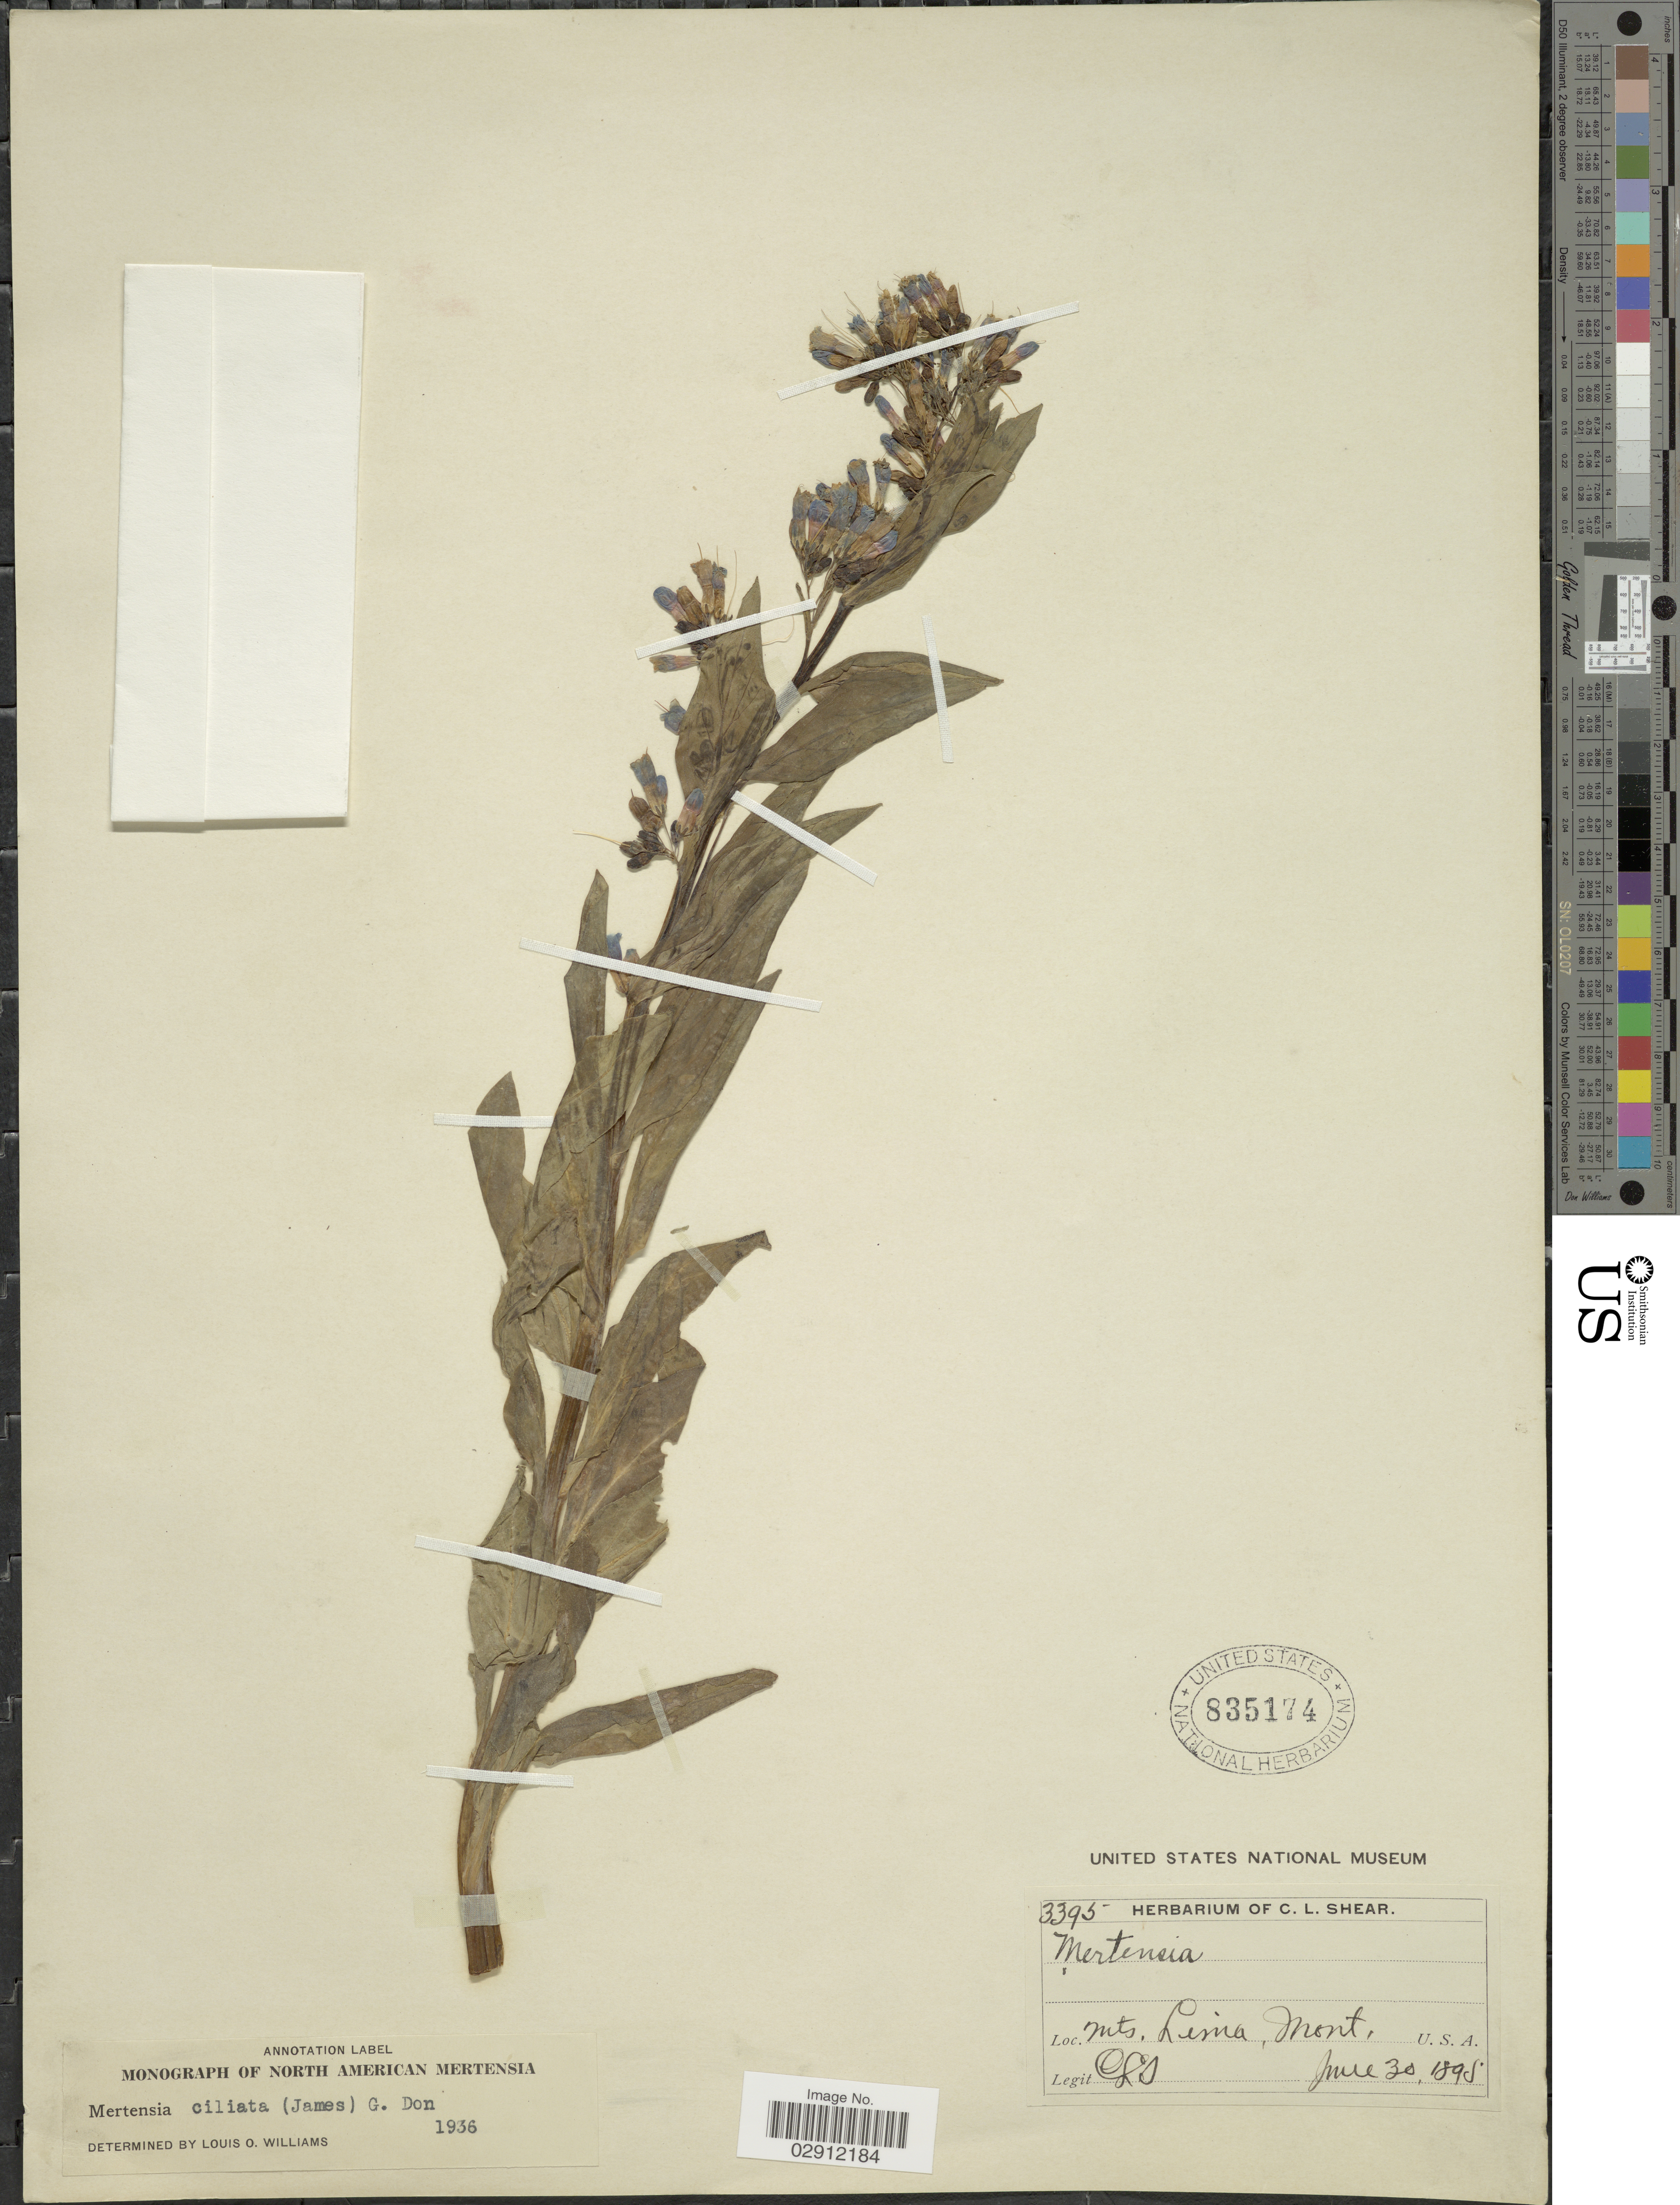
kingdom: Plantae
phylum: Tracheophyta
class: Magnoliopsida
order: Boraginales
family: Boraginaceae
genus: Mertensia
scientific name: Mertensia ciliata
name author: (James) G. Don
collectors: C. L. Shear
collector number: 3395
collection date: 1895-06-30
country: United States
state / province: Montana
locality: Mts. Lima, Mont. U.S.A.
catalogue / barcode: US 835174